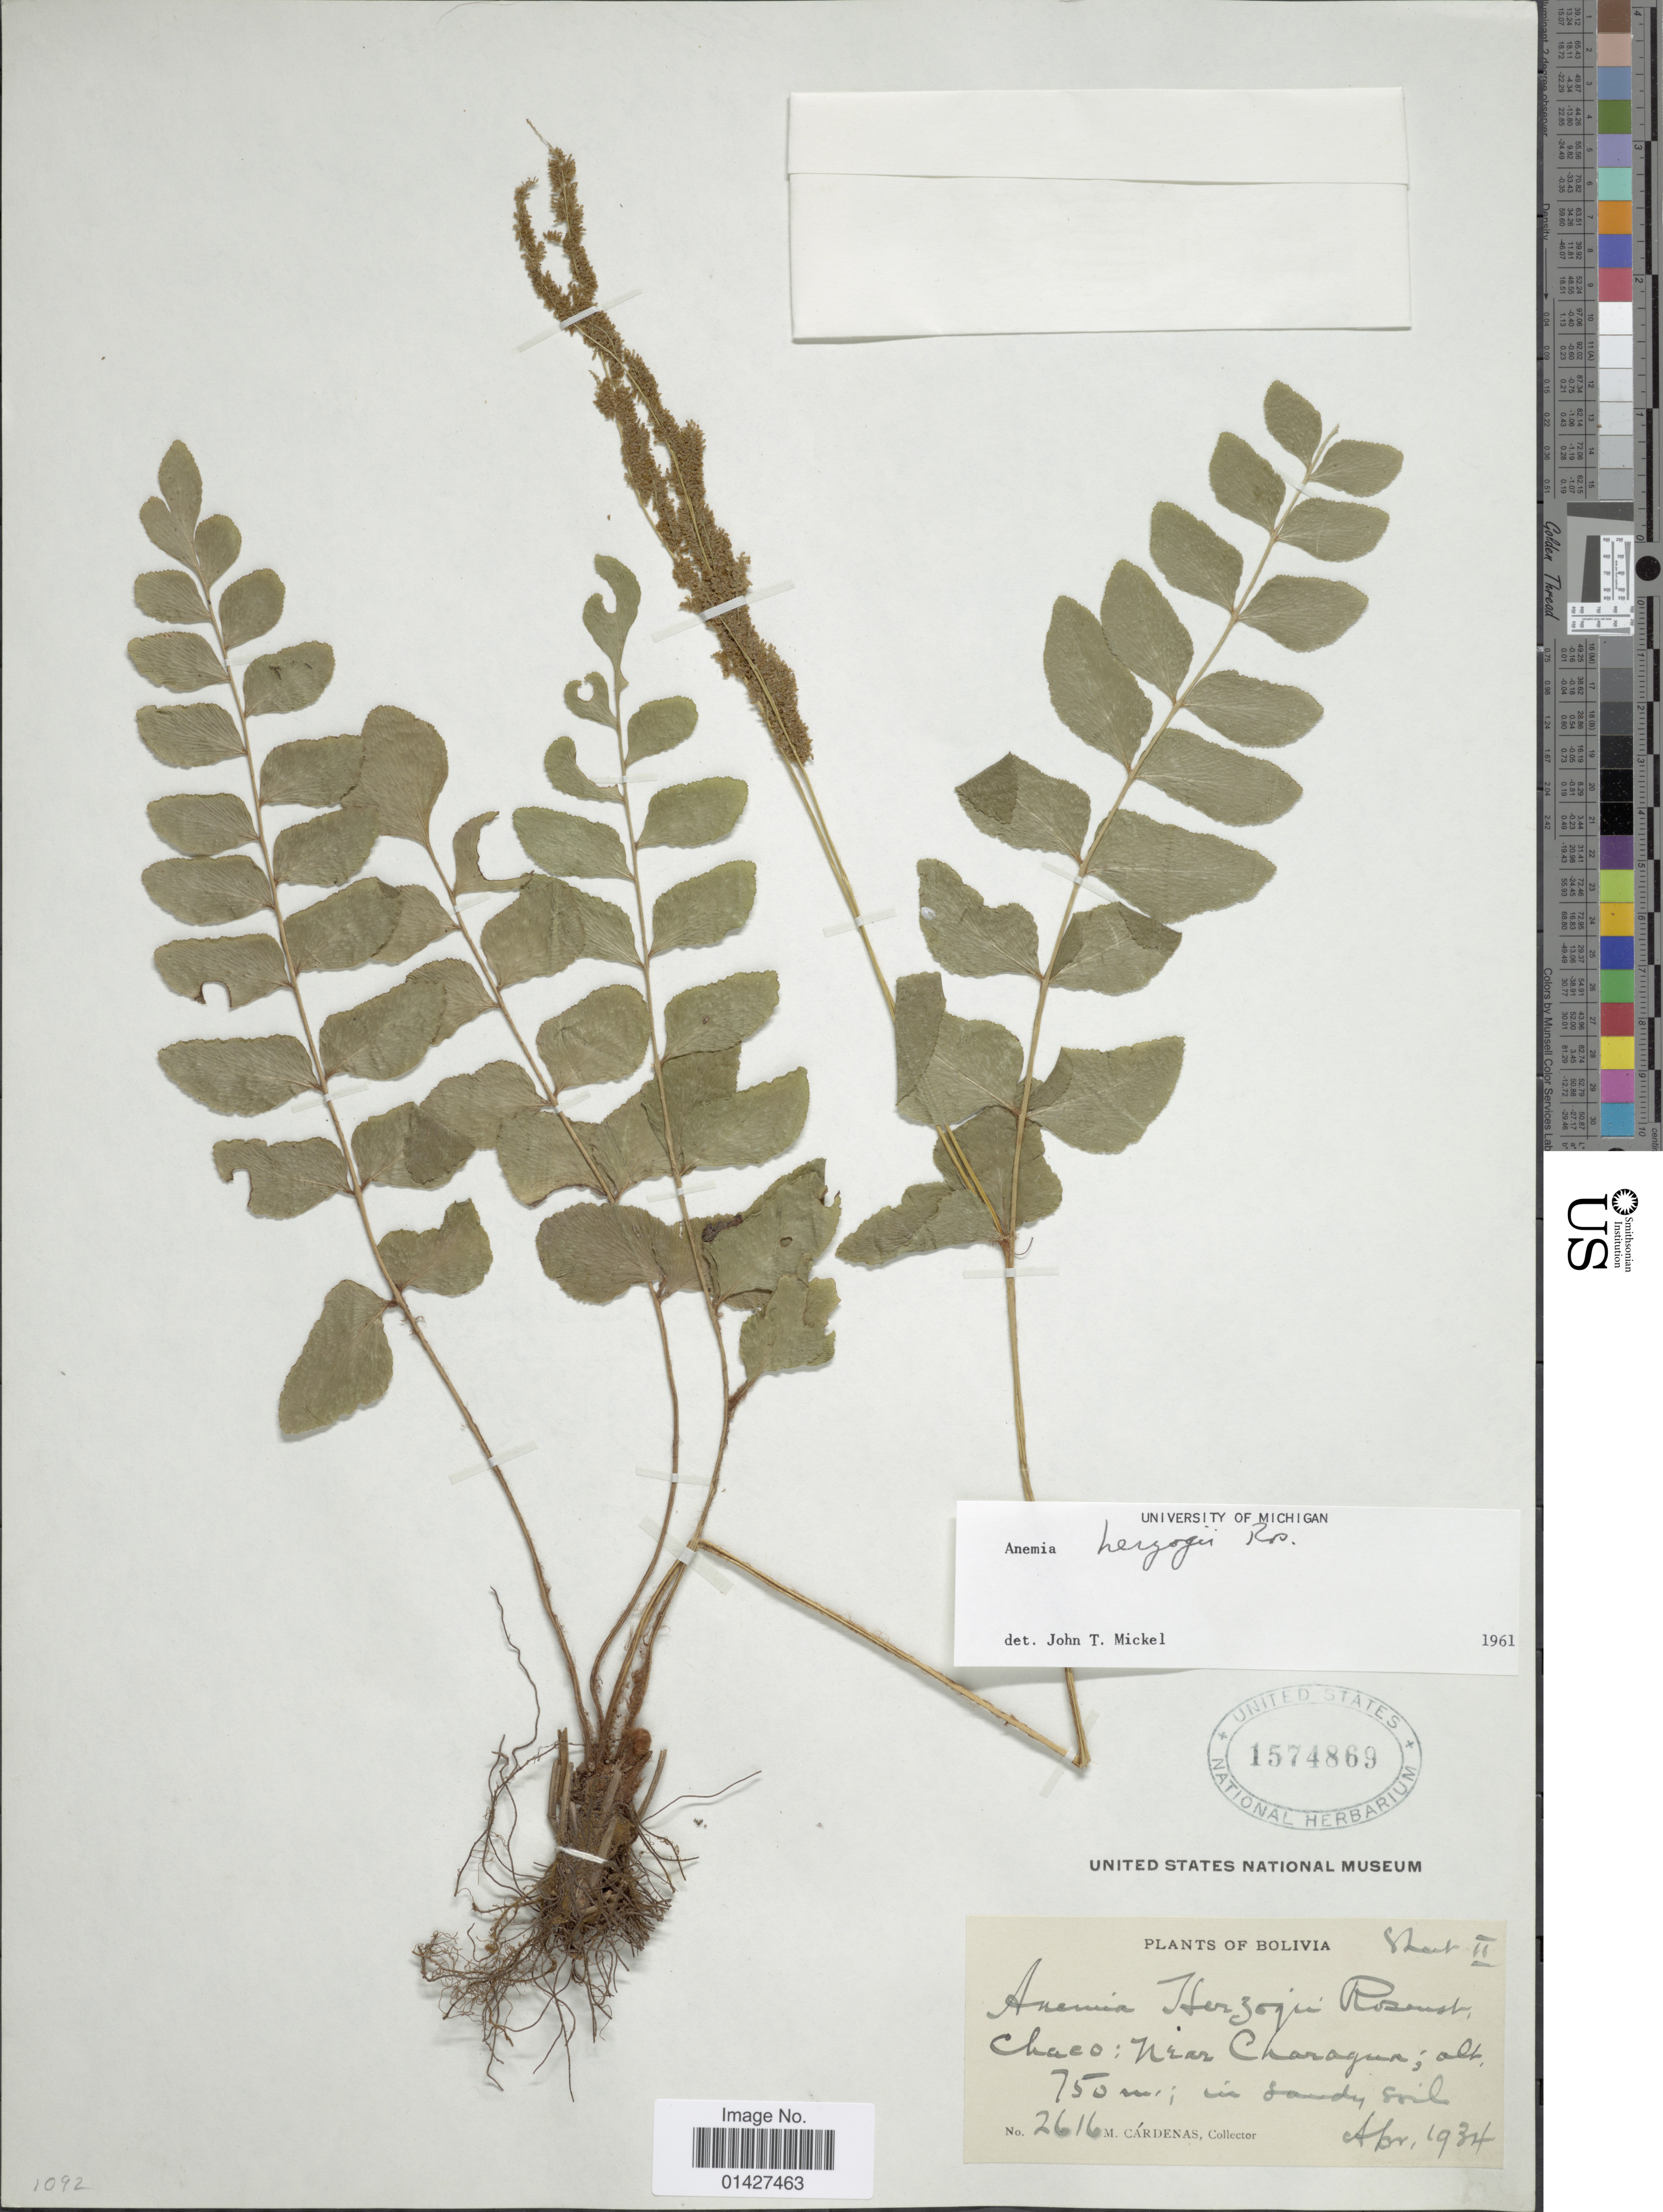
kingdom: Plantae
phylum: Tracheophyta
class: Polypodiopsida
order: Schizaeales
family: Anemiaceae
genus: Anemia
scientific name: Anemia herzogii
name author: Rosenst.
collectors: M. Cárdenas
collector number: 2616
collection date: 1934-04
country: Bolivia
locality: Chaco: near Charagua, in sandy soil.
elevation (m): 750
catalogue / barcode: US 1574869